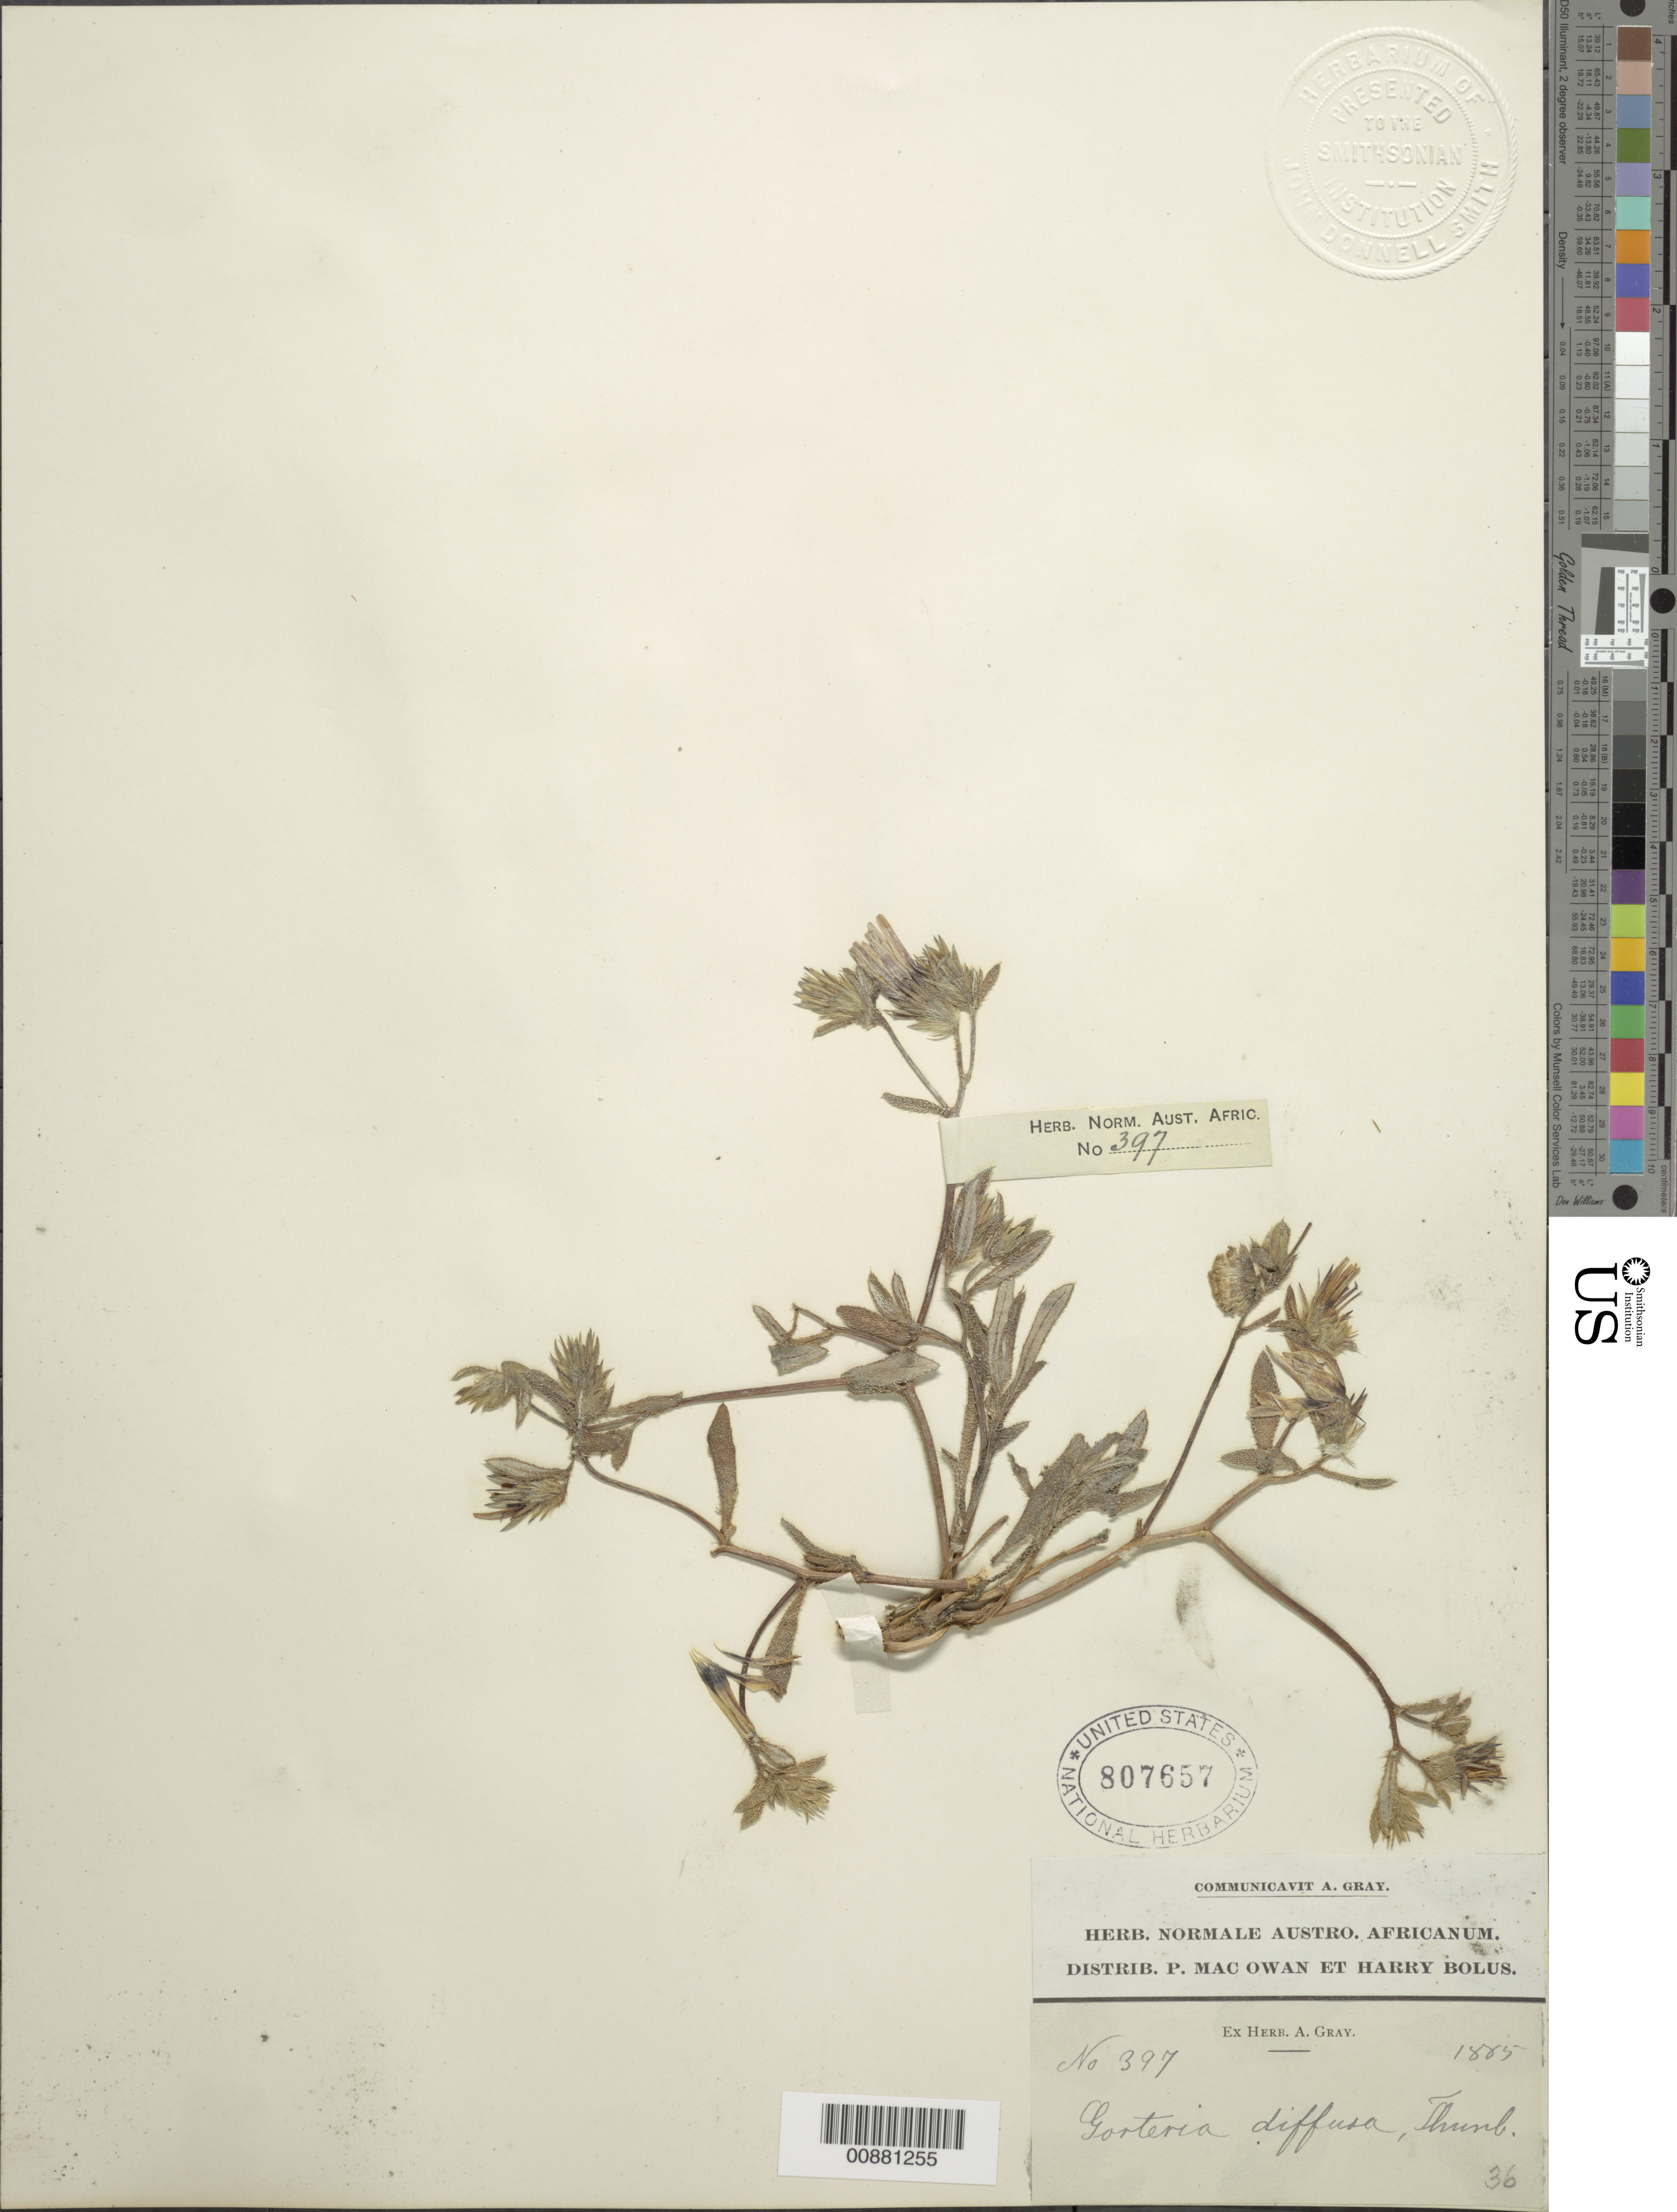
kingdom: Plantae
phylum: Tracheophyta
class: Magnoliopsida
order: Asterales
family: Asteraceae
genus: Gorteria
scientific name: Gorteria diffusa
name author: Thunb.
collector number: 397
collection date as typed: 1885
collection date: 1885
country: South Africa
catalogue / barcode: US 807657